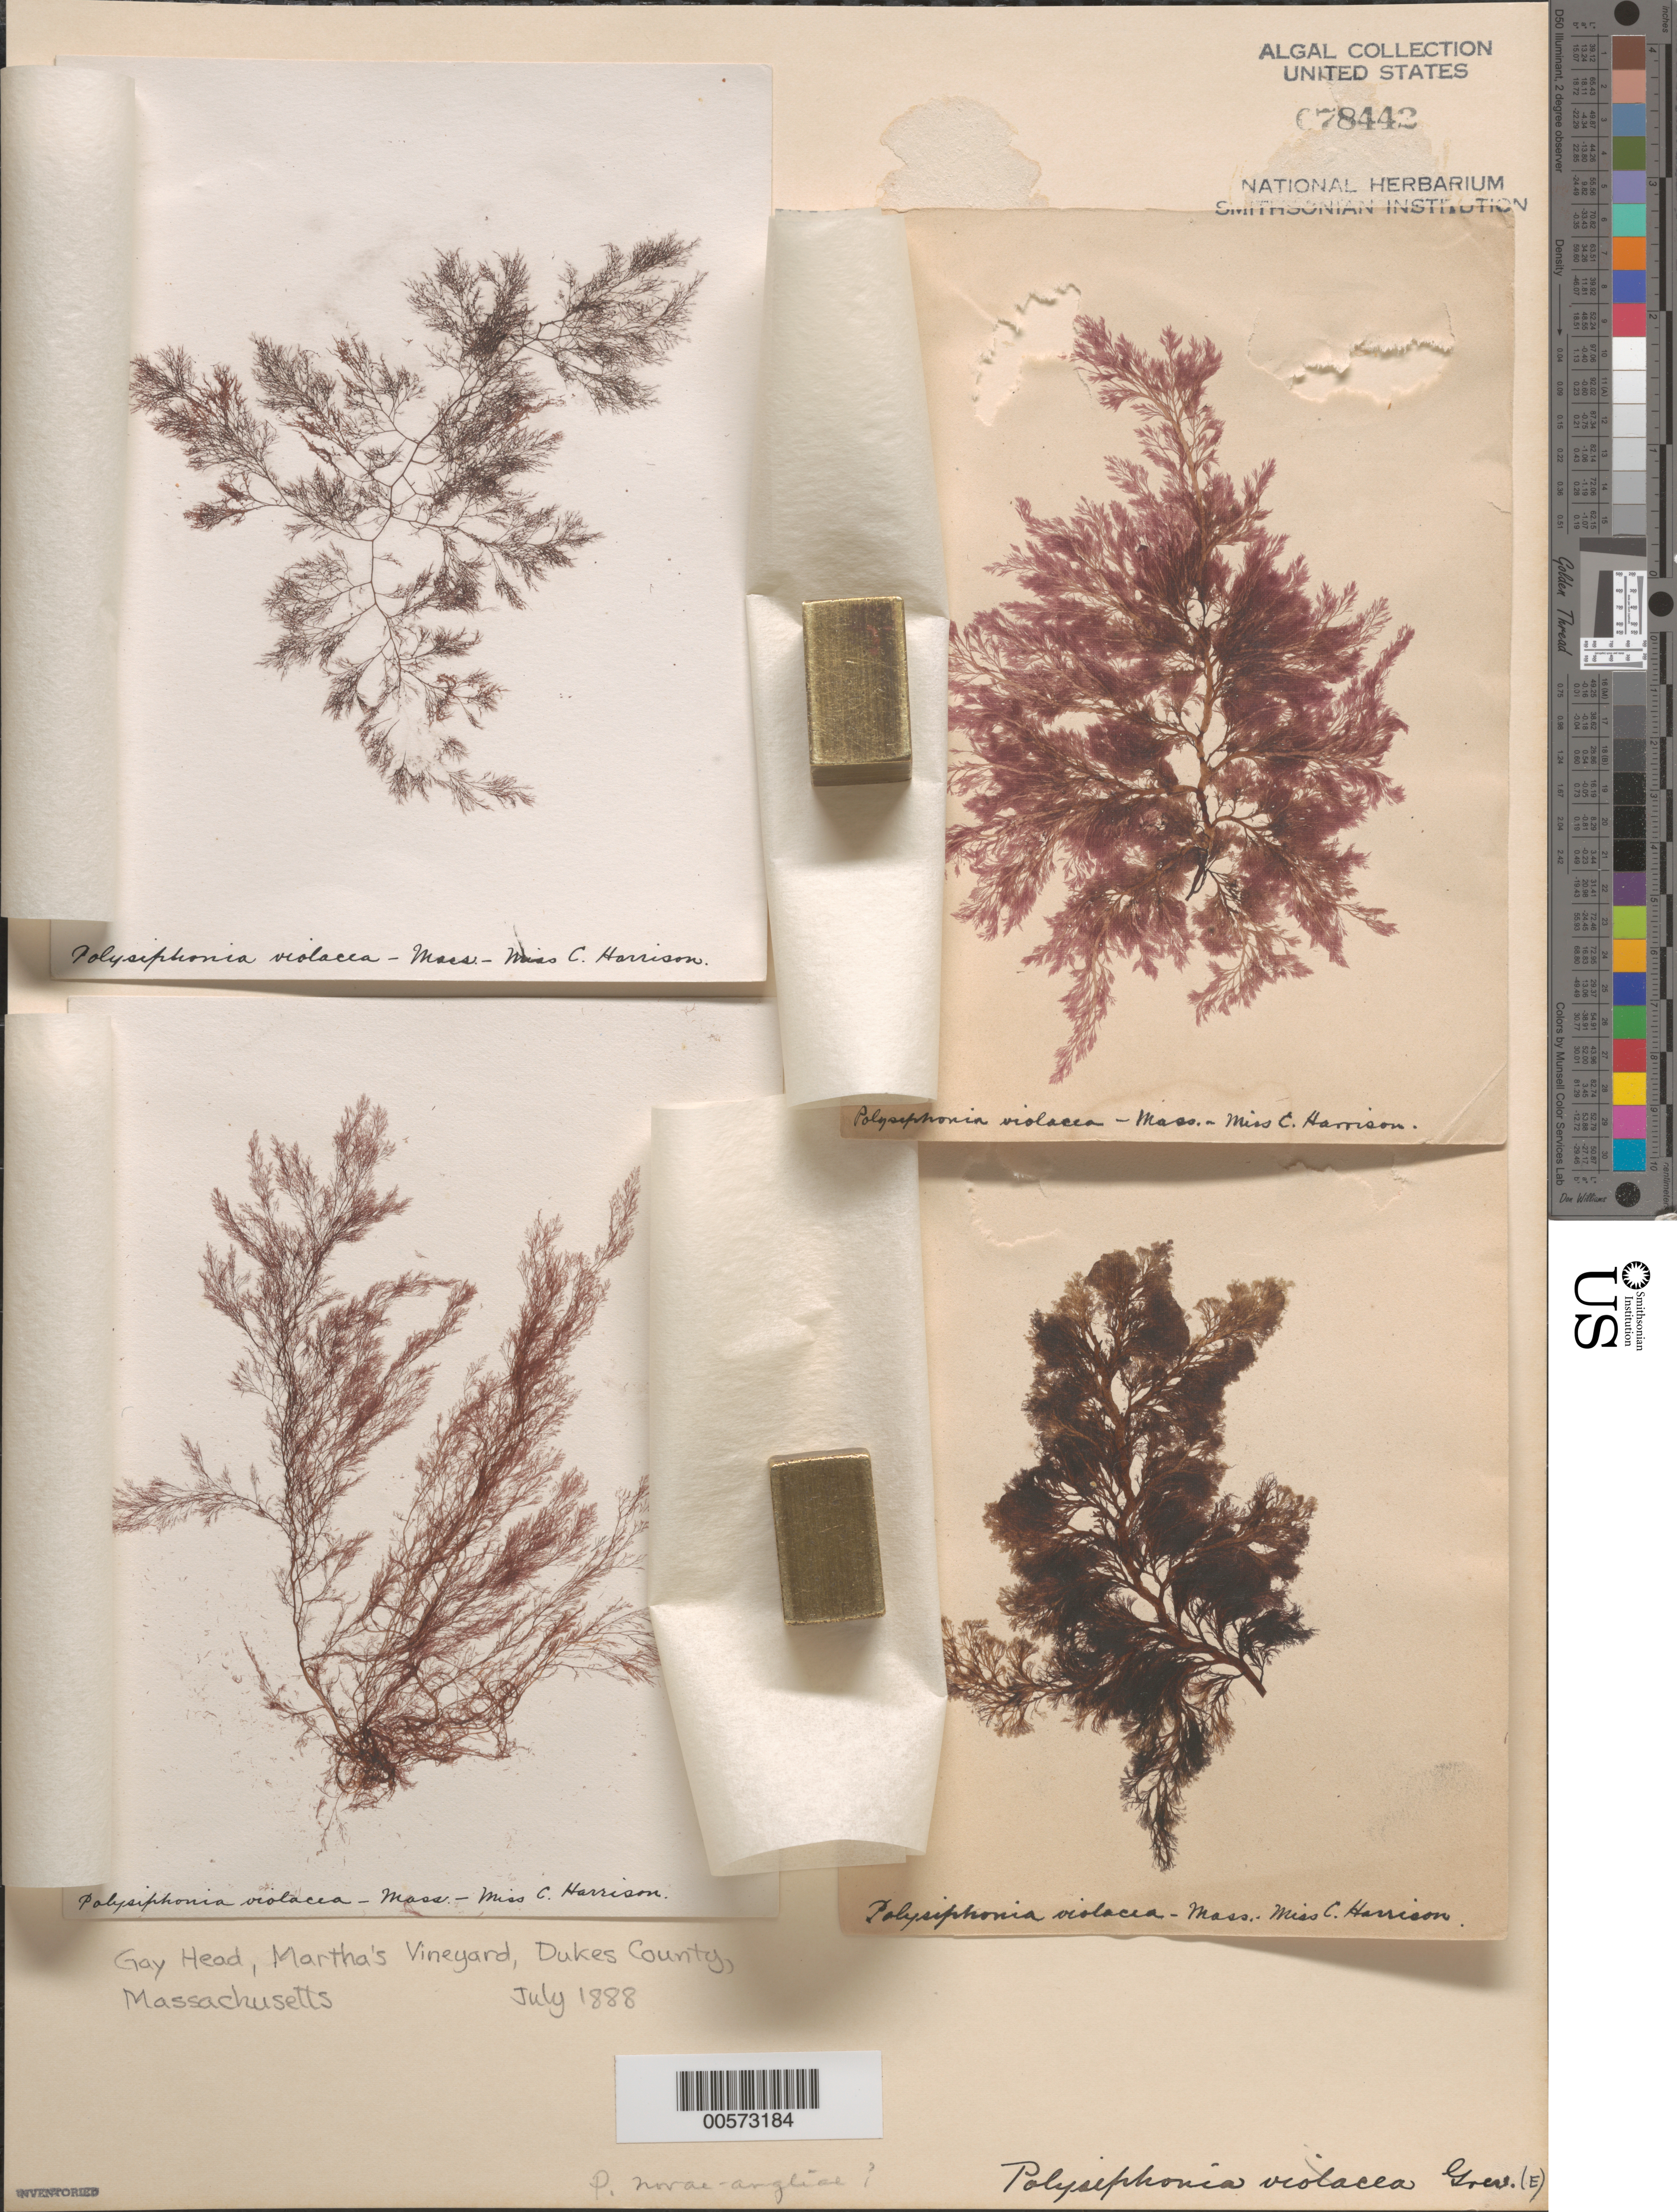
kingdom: Plantae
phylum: Rhodophyta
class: Florideophyceae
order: Ceramiales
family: Rhodomelaceae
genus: Melanothamnus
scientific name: Melanothamnus harveyi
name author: (Bailey) Diaz-Tapia & C.A. Maggs in Diaz-Tapia et al.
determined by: Algae name updating Project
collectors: C. Harrison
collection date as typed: Jul 1888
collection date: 1888-07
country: United States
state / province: Massachusetts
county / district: Dukes County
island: Martha's Vineyard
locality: Gay Head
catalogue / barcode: US 78442